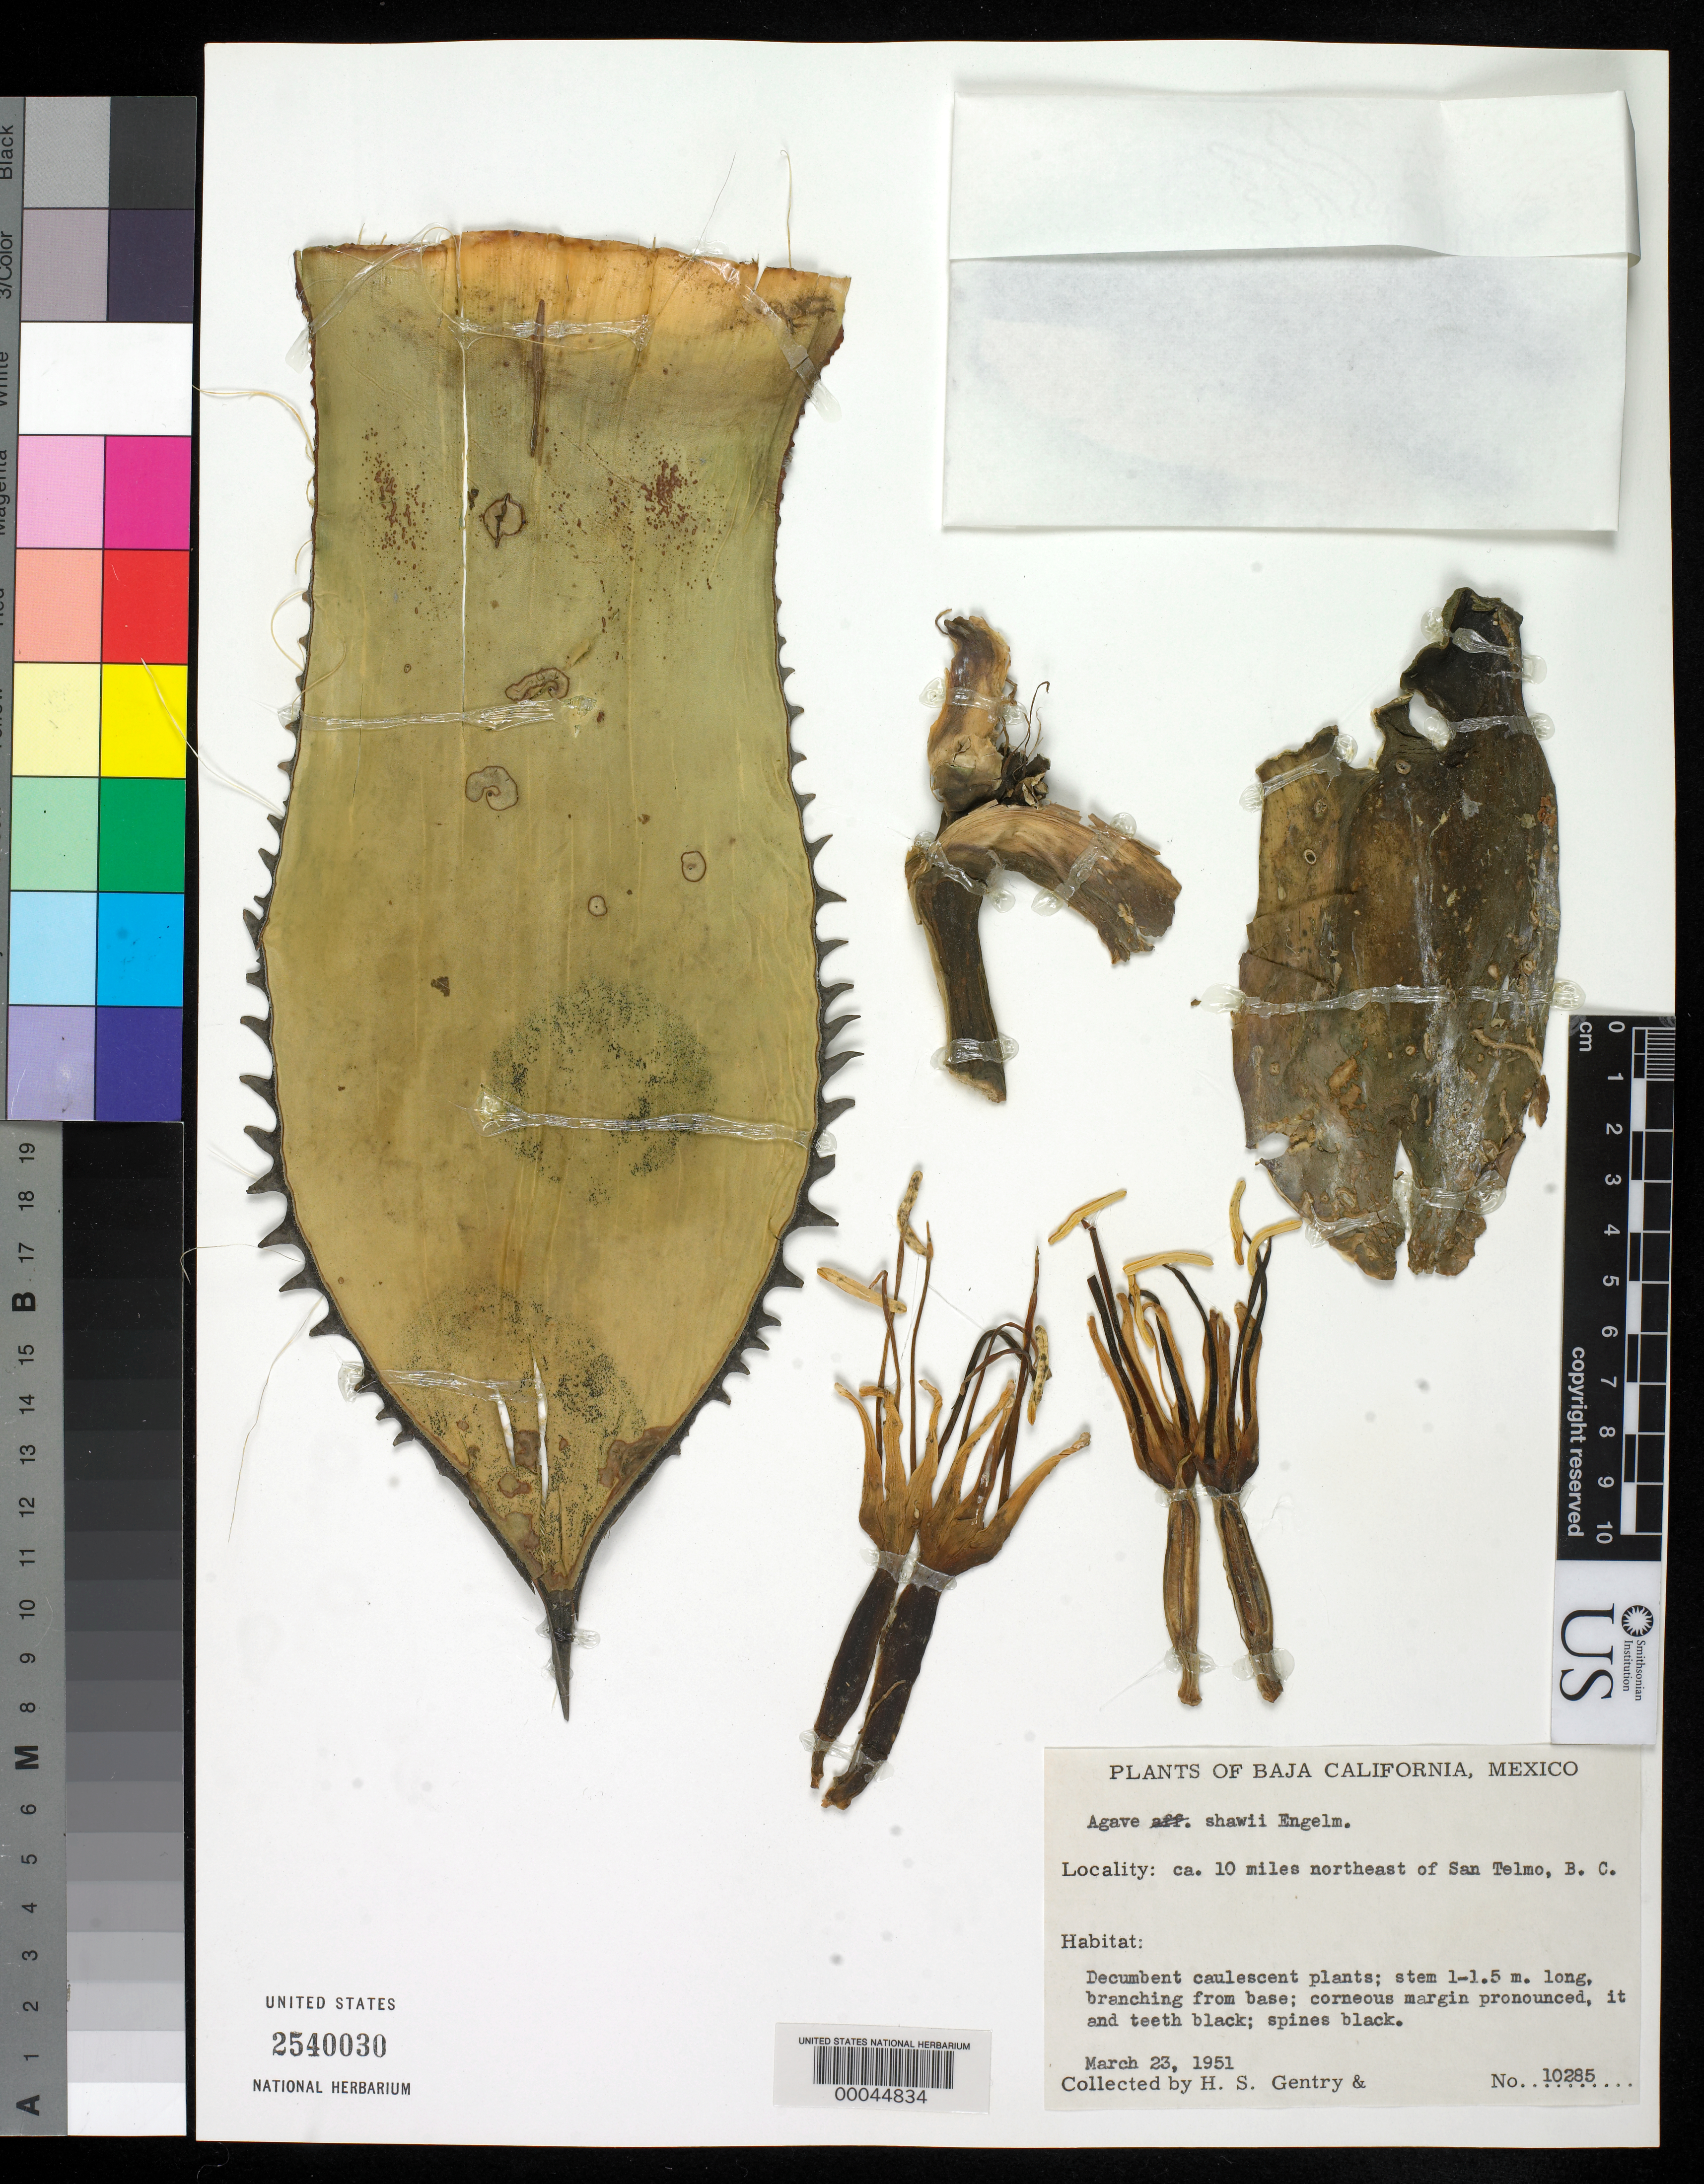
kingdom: Plantae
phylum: Tracheophyta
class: Liliopsida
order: Asparagales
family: Asparagaceae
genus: Agave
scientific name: Agave shawii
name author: Engelm.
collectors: H. S. Gentry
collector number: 10285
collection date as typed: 23 Mar 1951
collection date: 1951-03-23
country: Mexico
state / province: Baja California Norte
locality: Ca 10 mi NE of San Telmo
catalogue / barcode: US 2540030